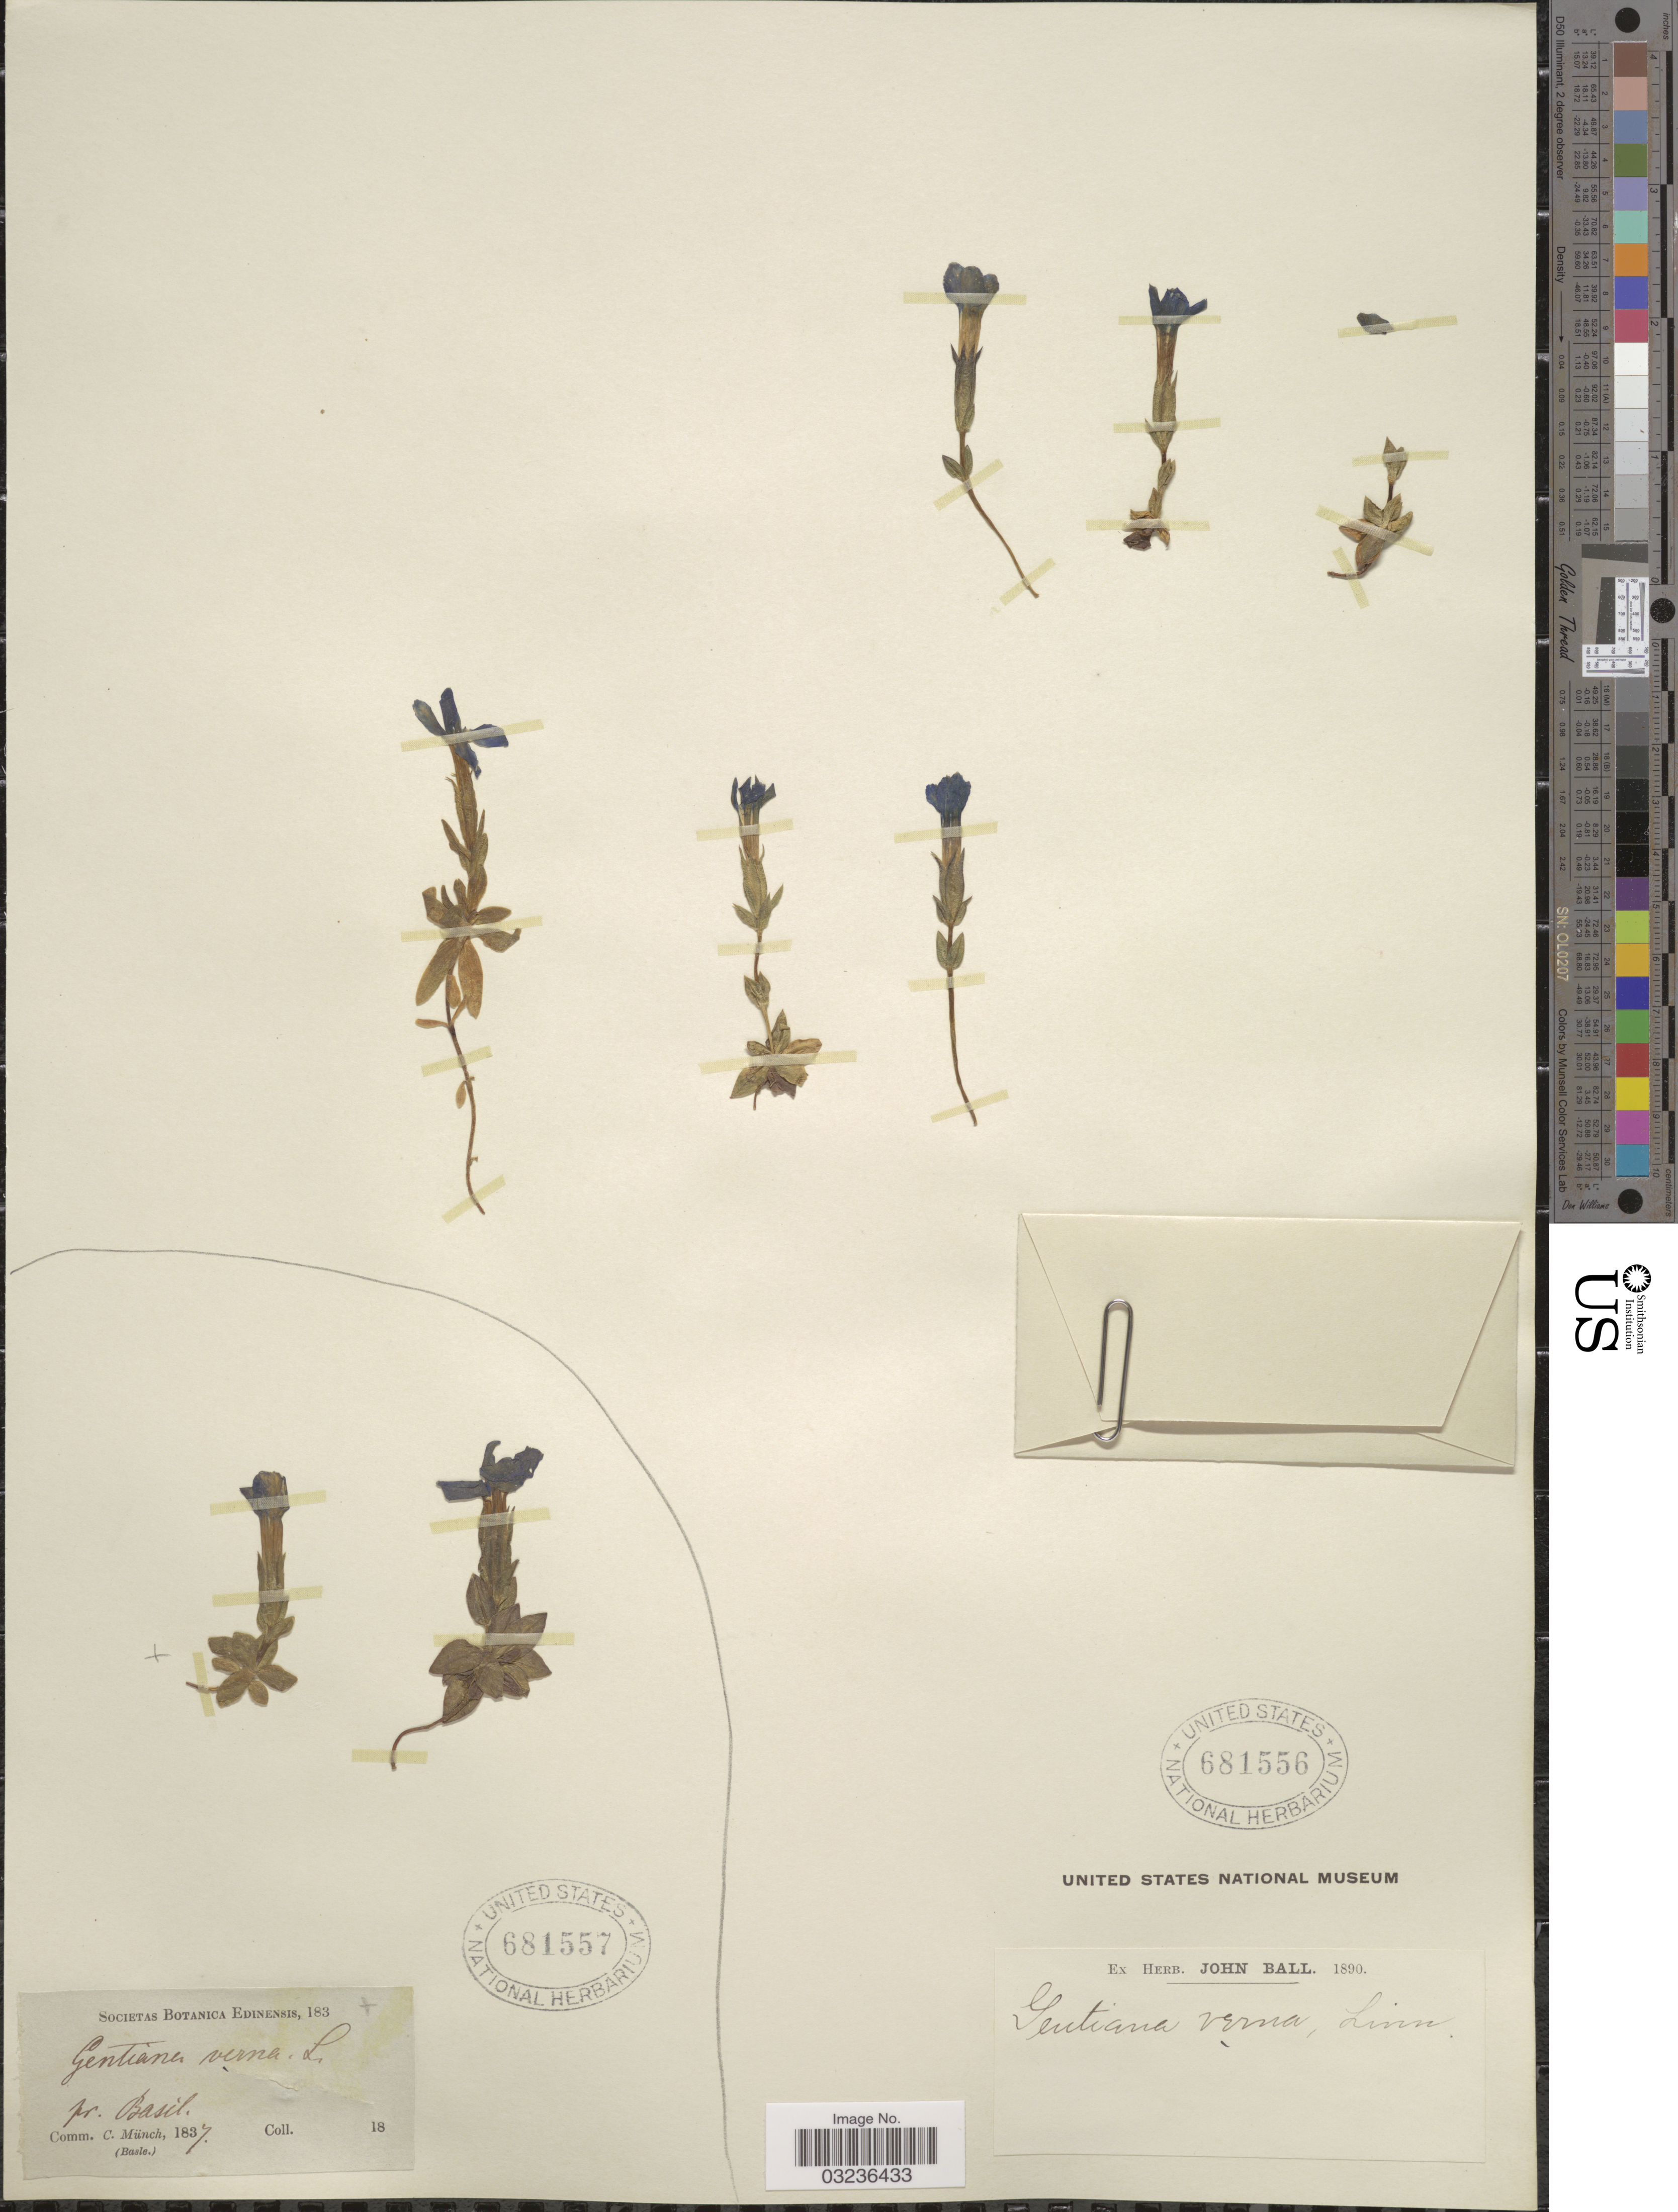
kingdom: Plantae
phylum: Tracheophyta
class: Magnoliopsida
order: Gentianales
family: Gentianaceae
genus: Gentiana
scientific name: Gentiana verna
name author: L.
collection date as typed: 18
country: Brazil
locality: Pr. Basil.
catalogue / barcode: US 681557-2